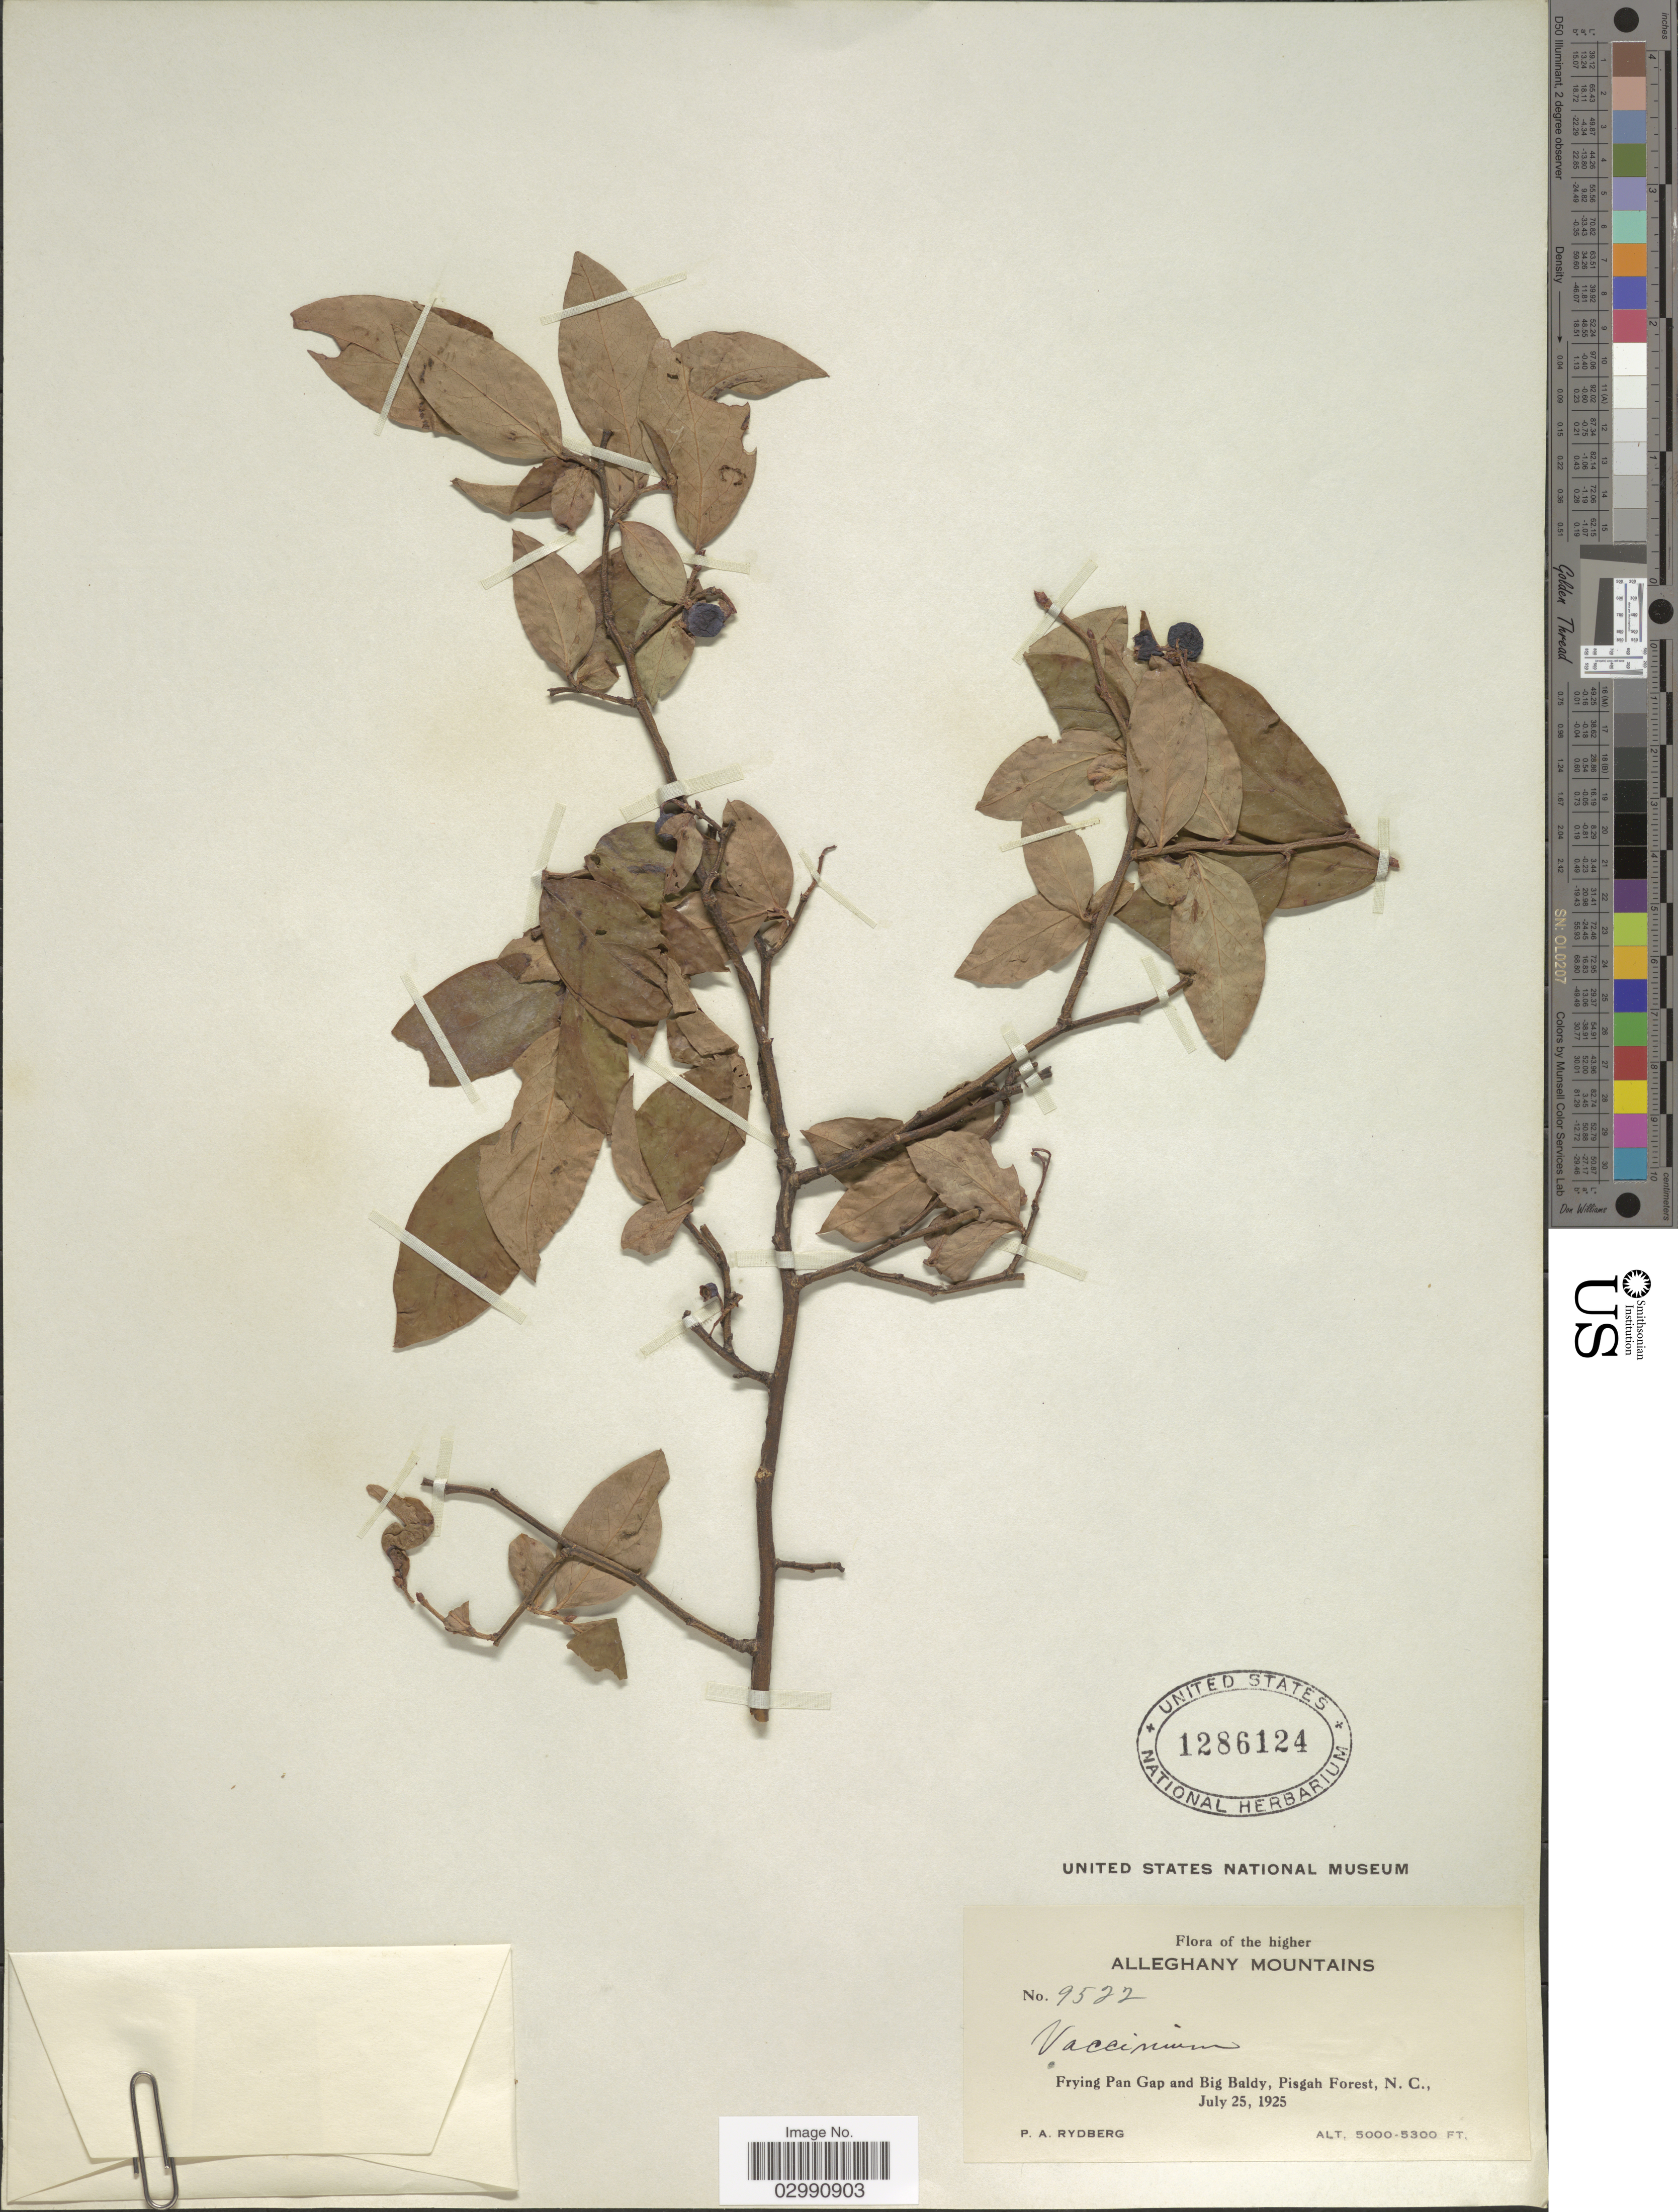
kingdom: Plantae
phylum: Tracheophyta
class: Magnoliopsida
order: Ericales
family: Ericaceae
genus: Vaccinium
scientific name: Vaccinium sp.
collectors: P. A. Rydberg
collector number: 9522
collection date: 1925-07-25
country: United States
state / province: North Carolina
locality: Alleghany Mountains. Frying Pan Gap and Big Baldy, Pisgah Forest.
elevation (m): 1524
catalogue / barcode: US 1286124